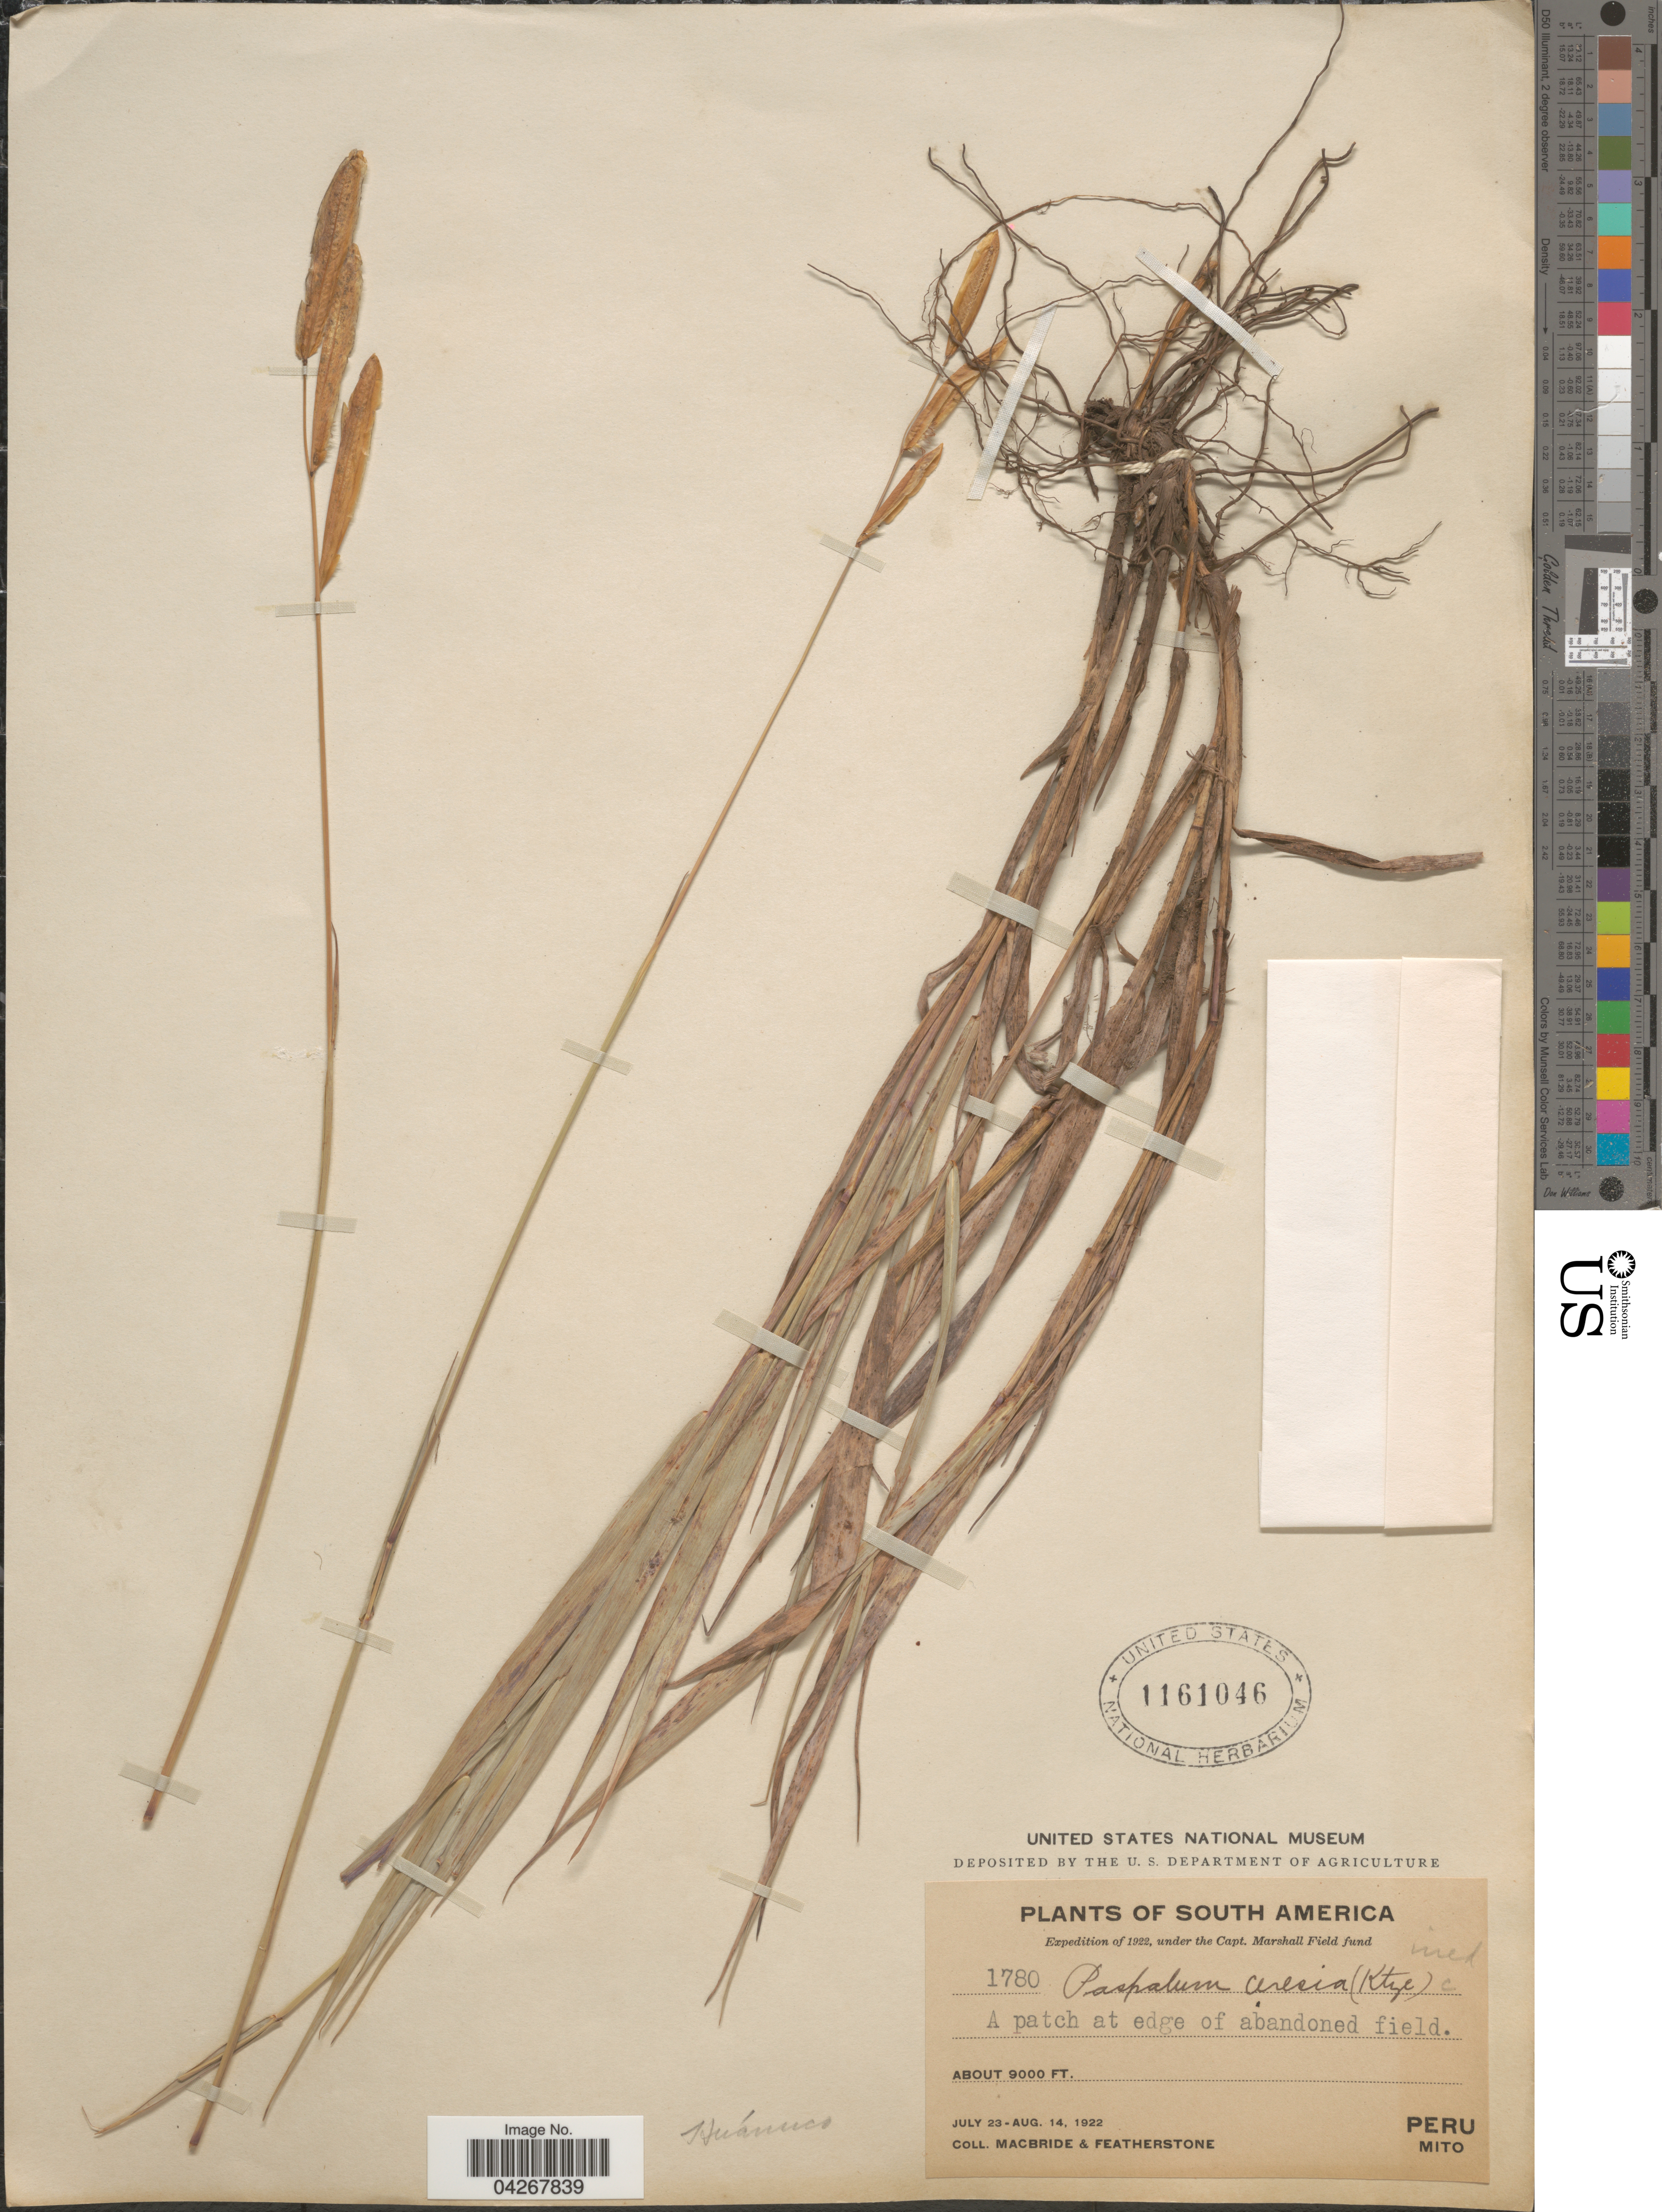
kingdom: Plantae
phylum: Tracheophyta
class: Liliopsida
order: Poales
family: Poaceae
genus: Paspalum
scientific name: Paspalum ceresia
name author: (Kuntze) Chase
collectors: Macbride, -- & -. Featherstone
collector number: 1780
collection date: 1922-07-23/1922-08-14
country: Peru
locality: Expedition of 1922. A patch at edge of abandoned field. Mito.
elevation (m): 2743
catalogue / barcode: US 1161046